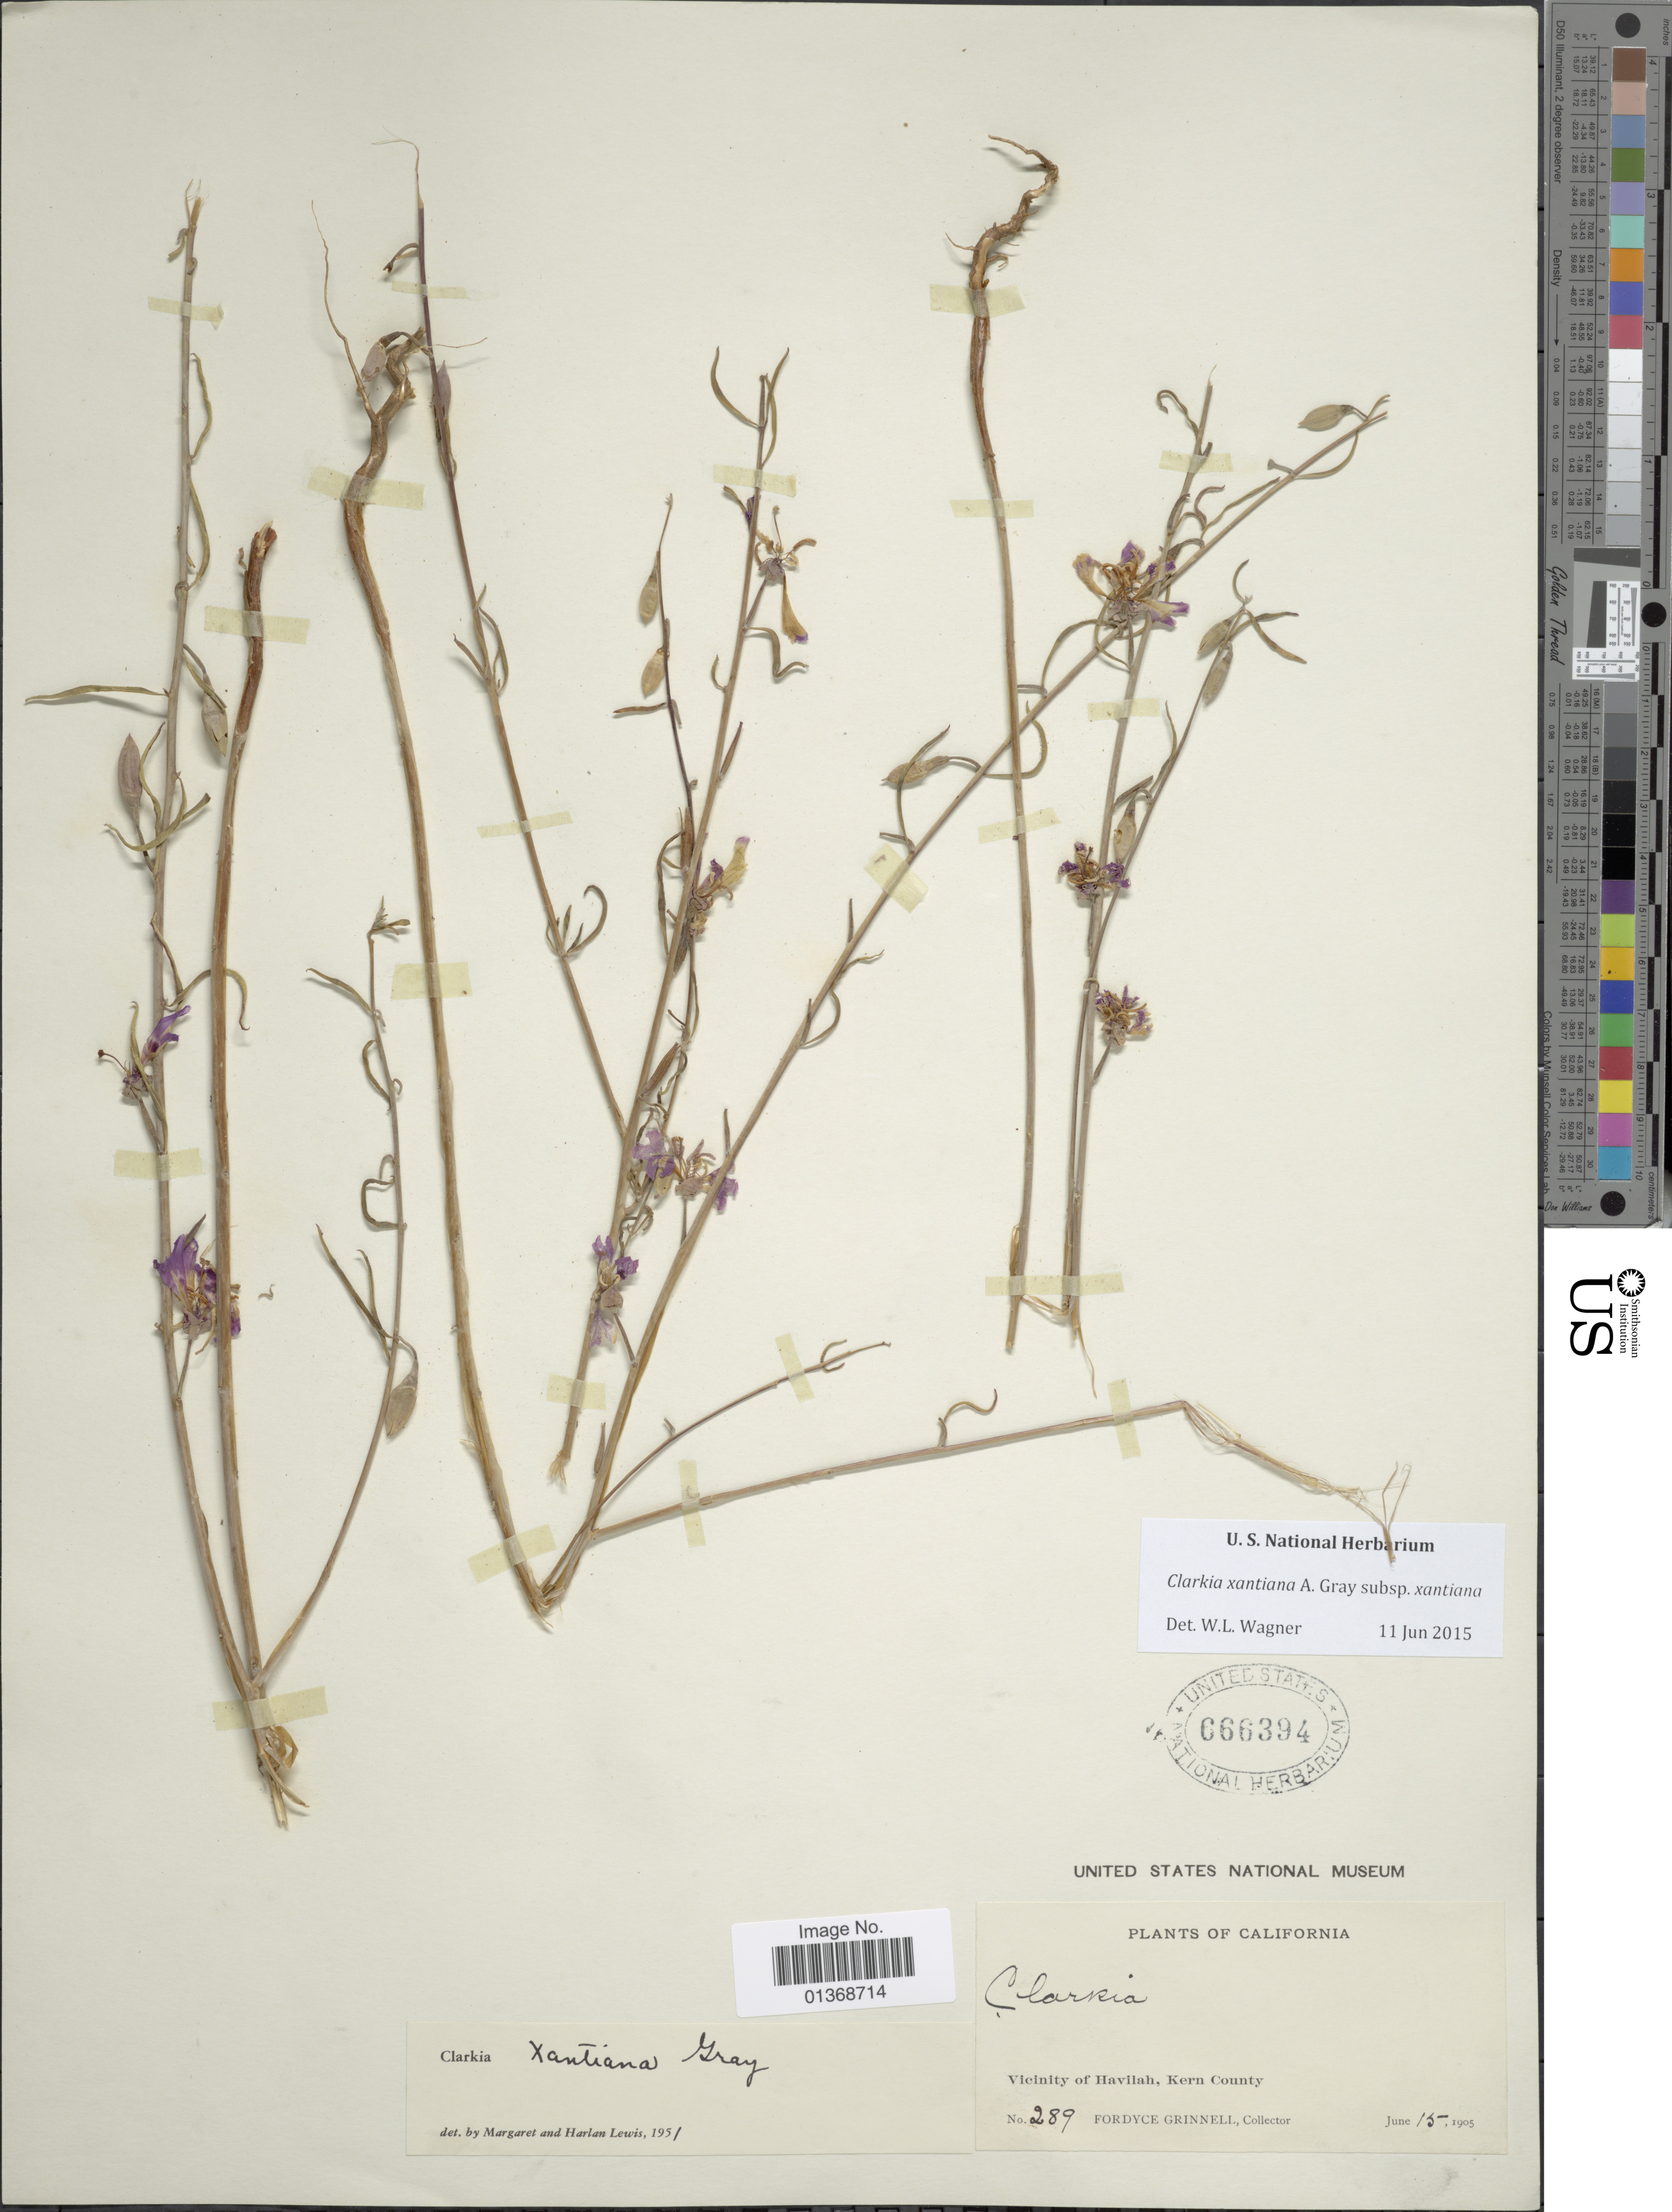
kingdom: Plantae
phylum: Tracheophyta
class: Magnoliopsida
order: Myrtales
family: Onagraceae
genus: Clarkia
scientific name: Clarkia xantiana subsp. xantiana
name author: A. Gray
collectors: F. Grinnell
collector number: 289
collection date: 1905-06-15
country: United States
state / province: California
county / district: Kern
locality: Vicinity of Havilah, Kern County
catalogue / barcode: US 666394